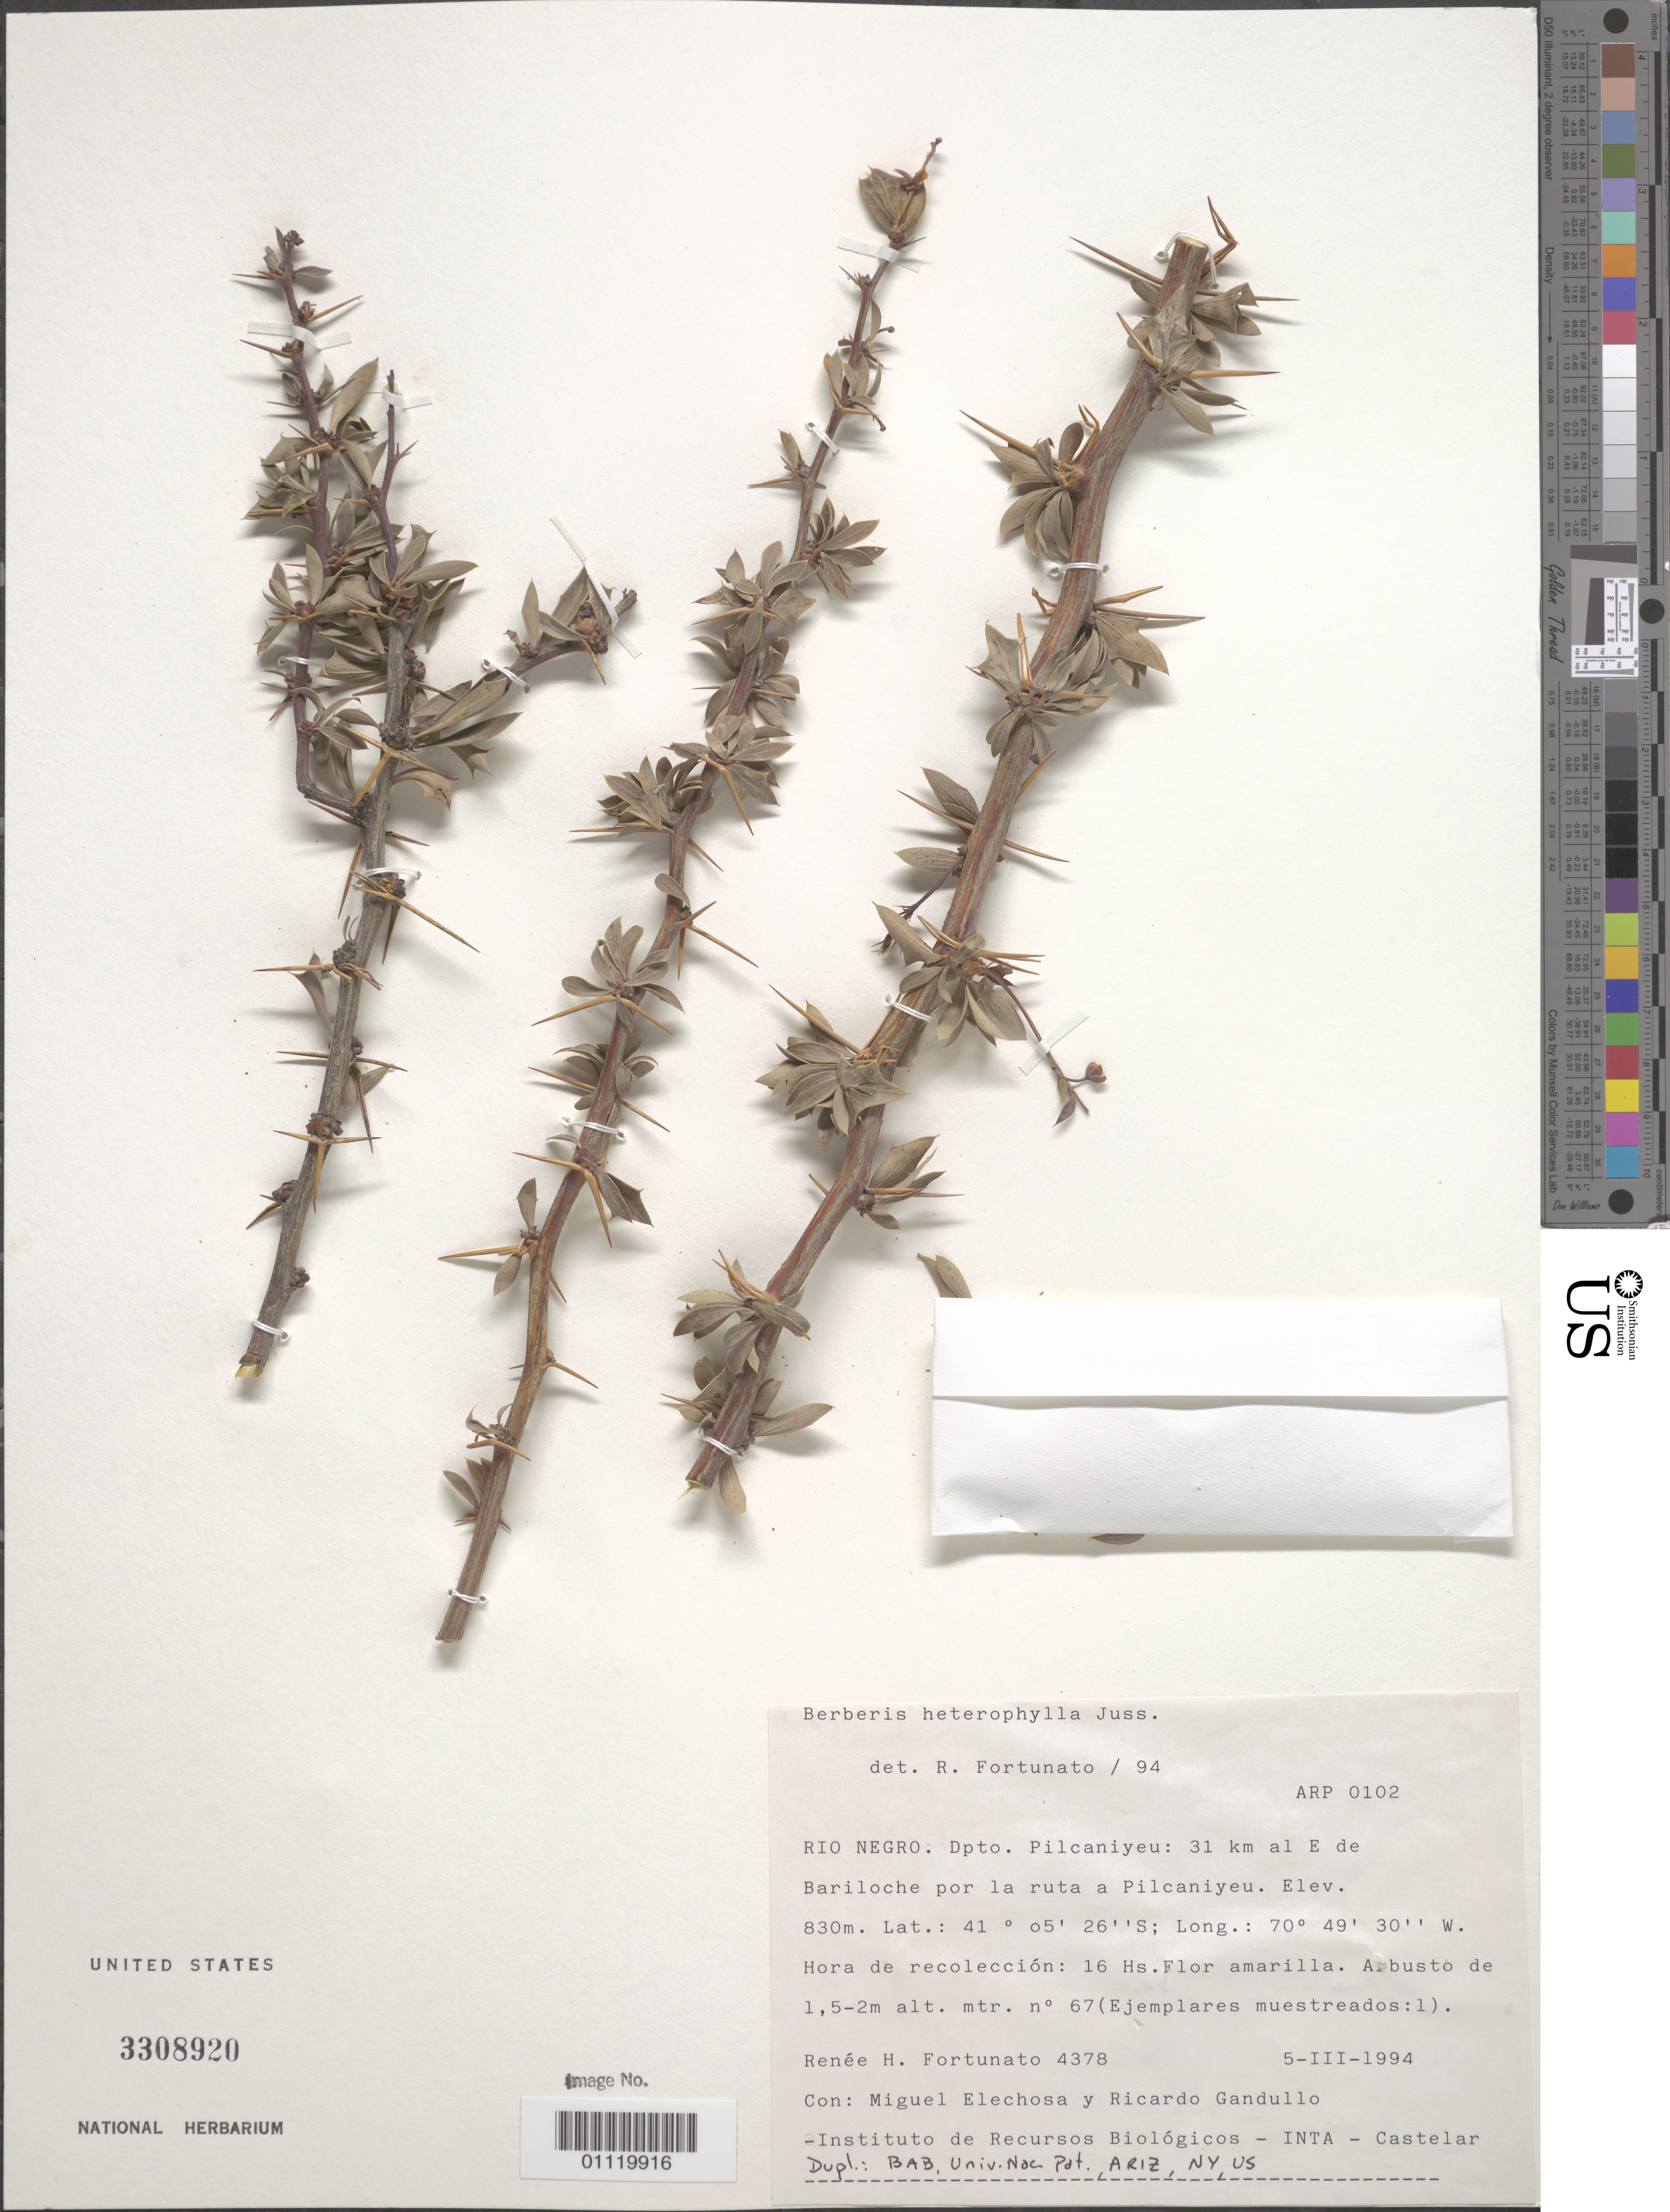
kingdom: Plantae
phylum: Tracheophyta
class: Magnoliopsida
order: Ranunculales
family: Berberidaceae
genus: Berberis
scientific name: Berberis heterophylla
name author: Juss. ex Poir.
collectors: R. H. Fortunato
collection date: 1994-03-05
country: Argentina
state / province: Rio Negro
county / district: Pilcaniyeu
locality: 31 km E to Bariloche by route to Picaniyeu.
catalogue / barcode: US 3308920